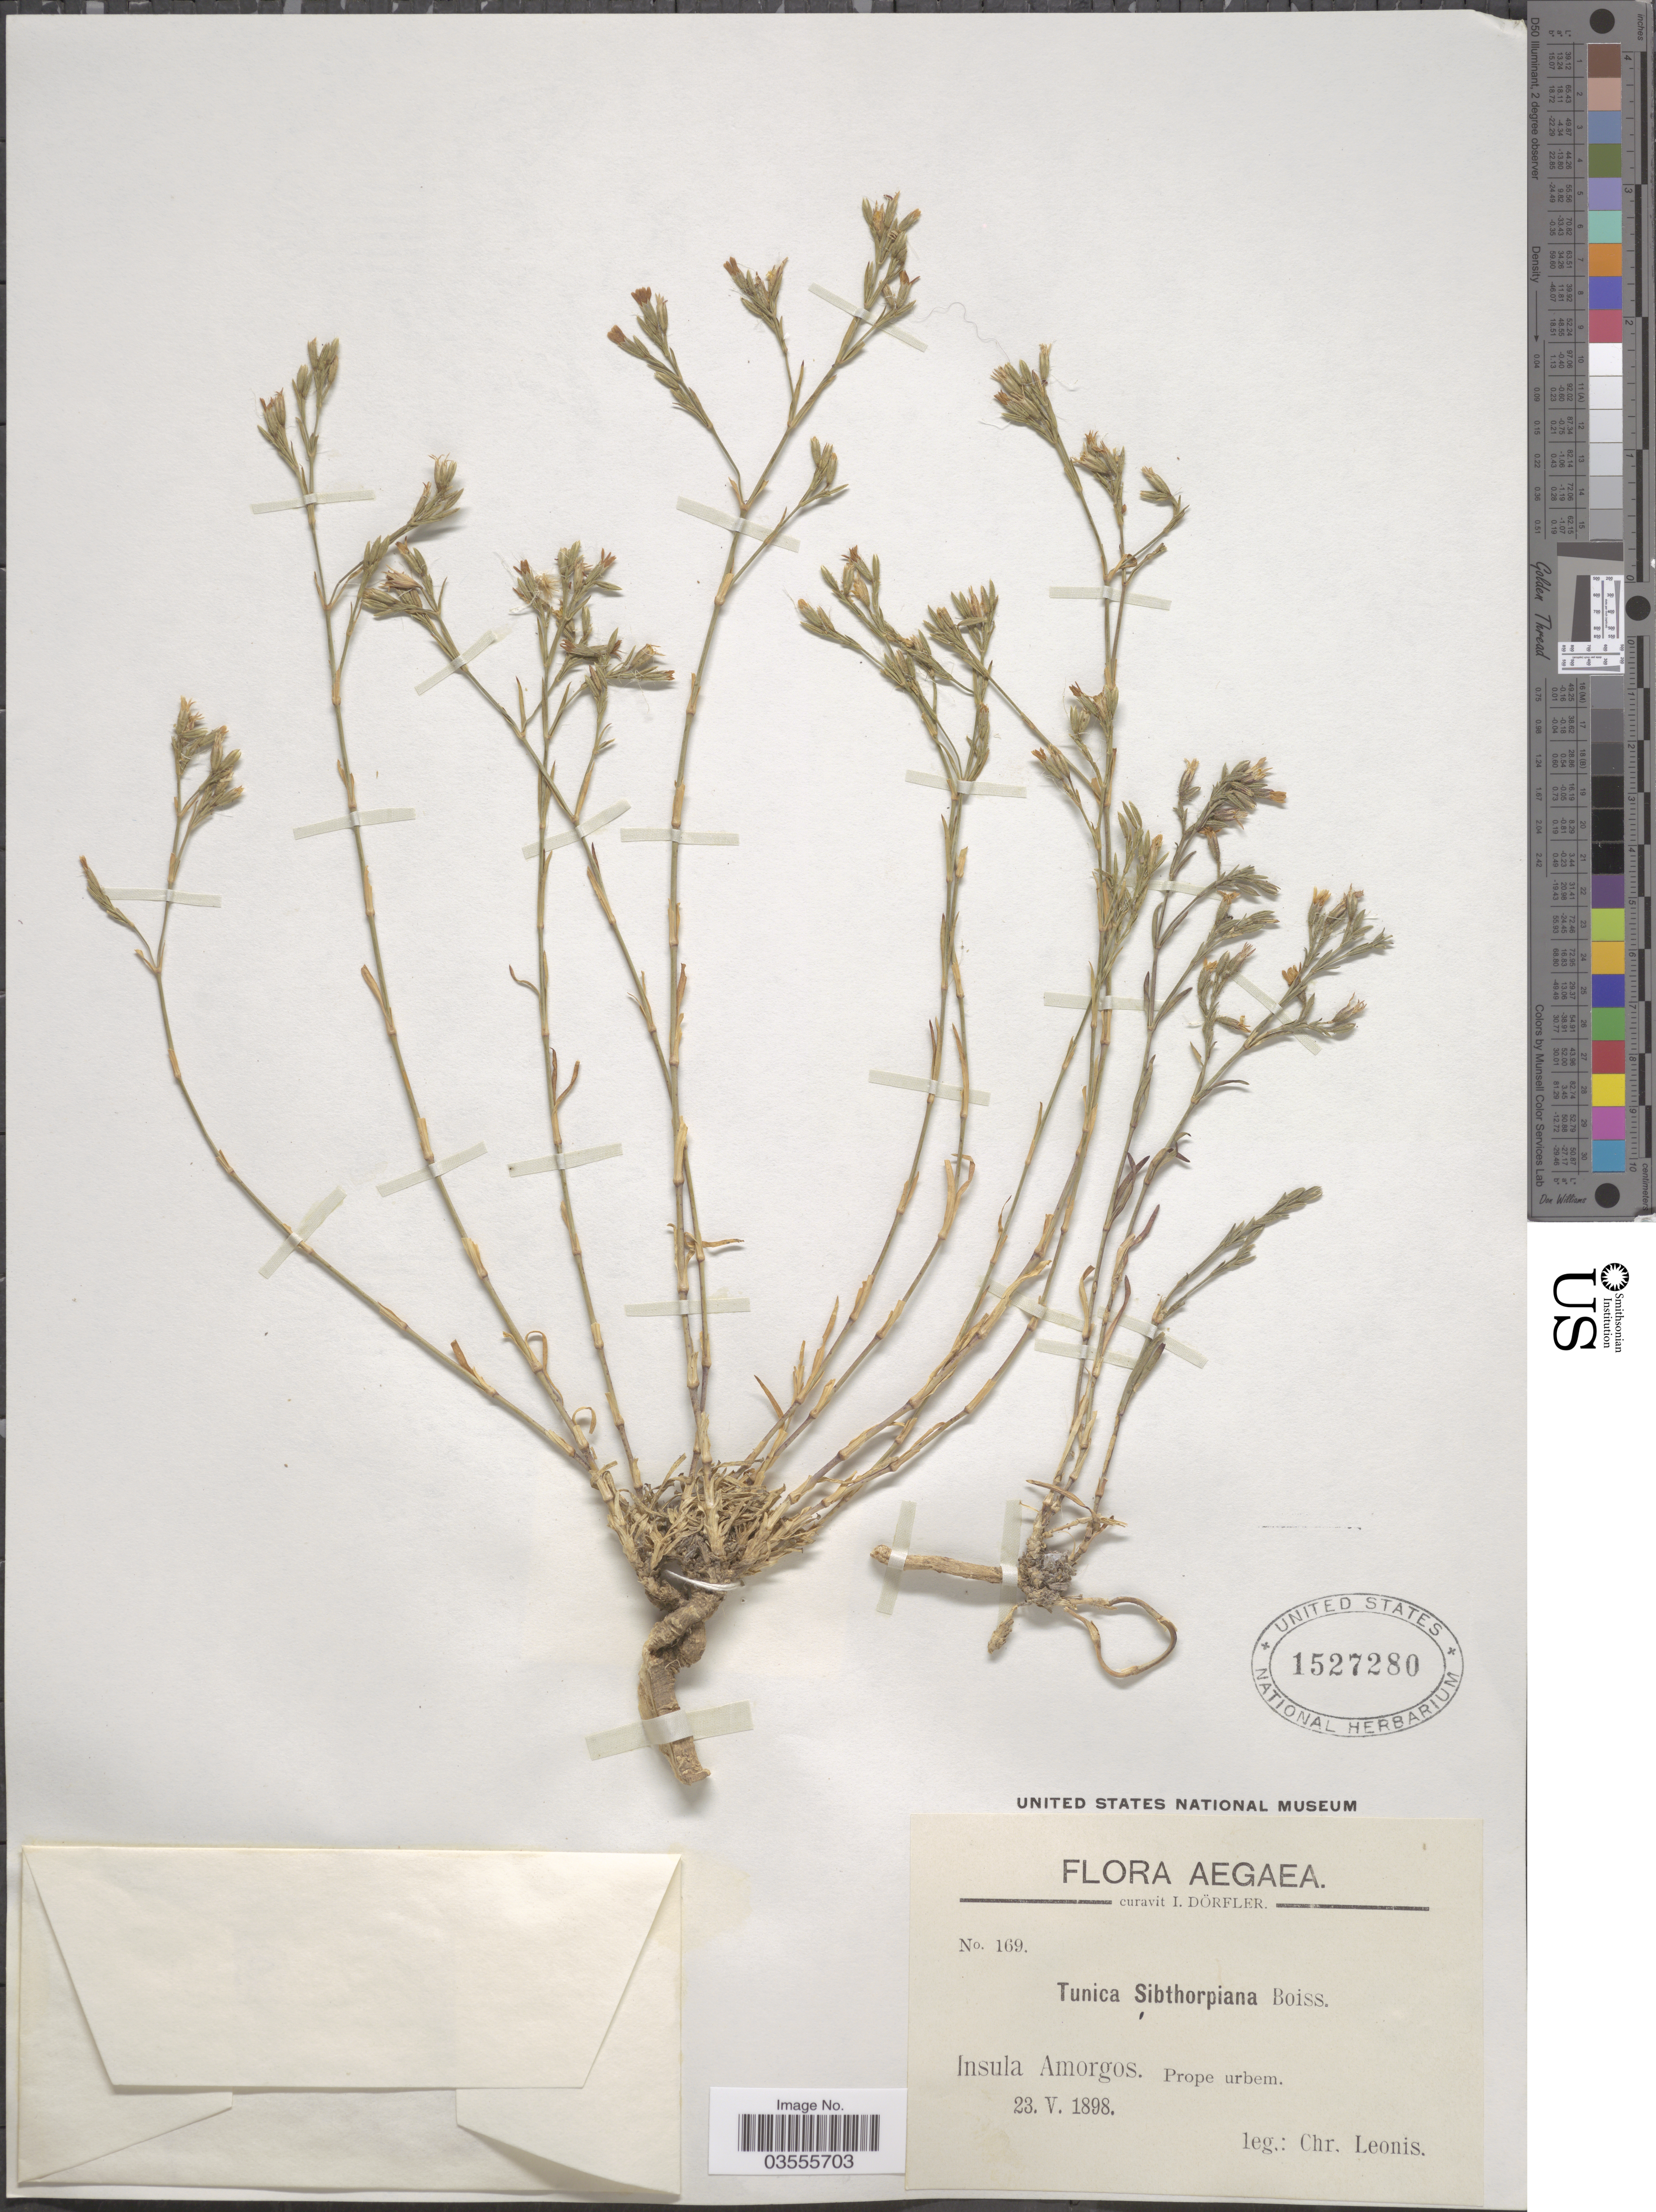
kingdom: Plantae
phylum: Tracheophyta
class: Magnoliopsida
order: Caryophyllales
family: Caryophyllaceae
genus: Dianthus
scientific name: Dianthus argentii (Meikle) ined.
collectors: C. Leonis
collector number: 169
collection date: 1898-05-23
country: Greece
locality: Aegaea. Insula Amorgos. Prope urbem.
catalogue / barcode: US 1527280